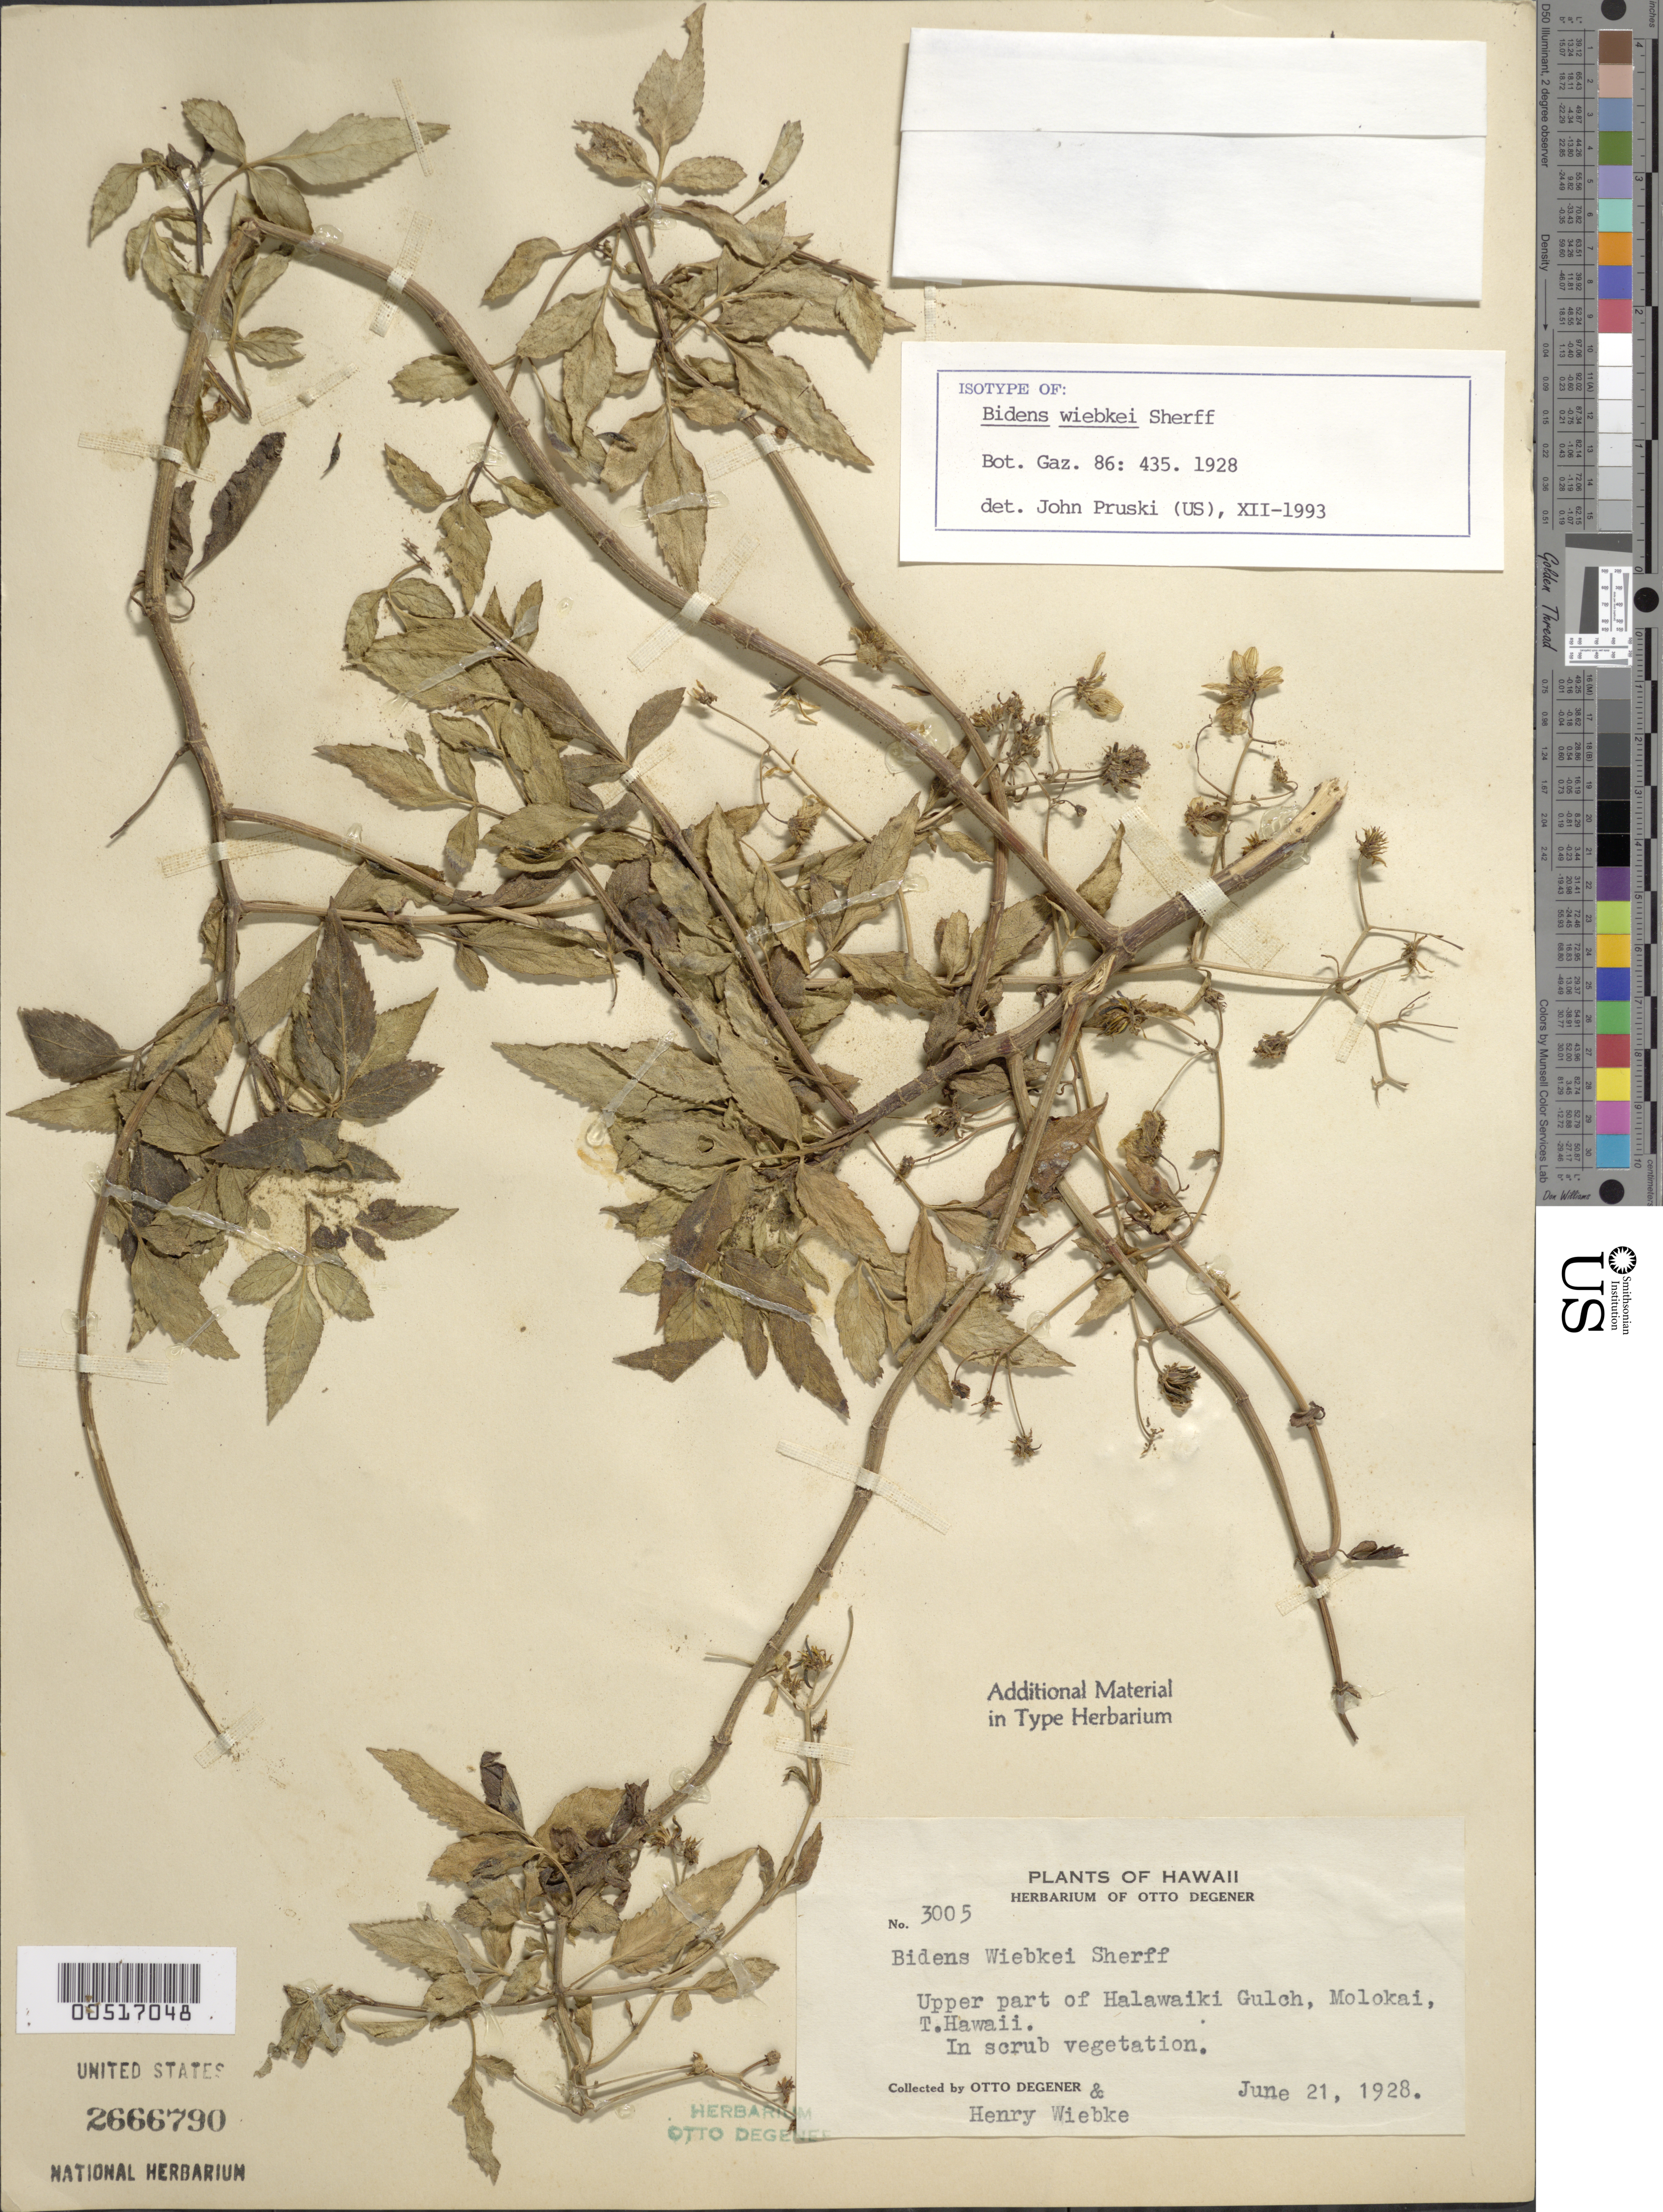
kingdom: Plantae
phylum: Tracheophyta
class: Magnoliopsida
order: Asterales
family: Asteraceae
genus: Bidens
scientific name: Bidens wiebkei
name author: Sherff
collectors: O. Degener & H. Wiebke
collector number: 3005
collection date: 1928-06-21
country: United States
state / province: Hawaii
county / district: Maui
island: Moloka'i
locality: Hawaii. Upper part of Halawaiki Fulch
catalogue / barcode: US 2666790